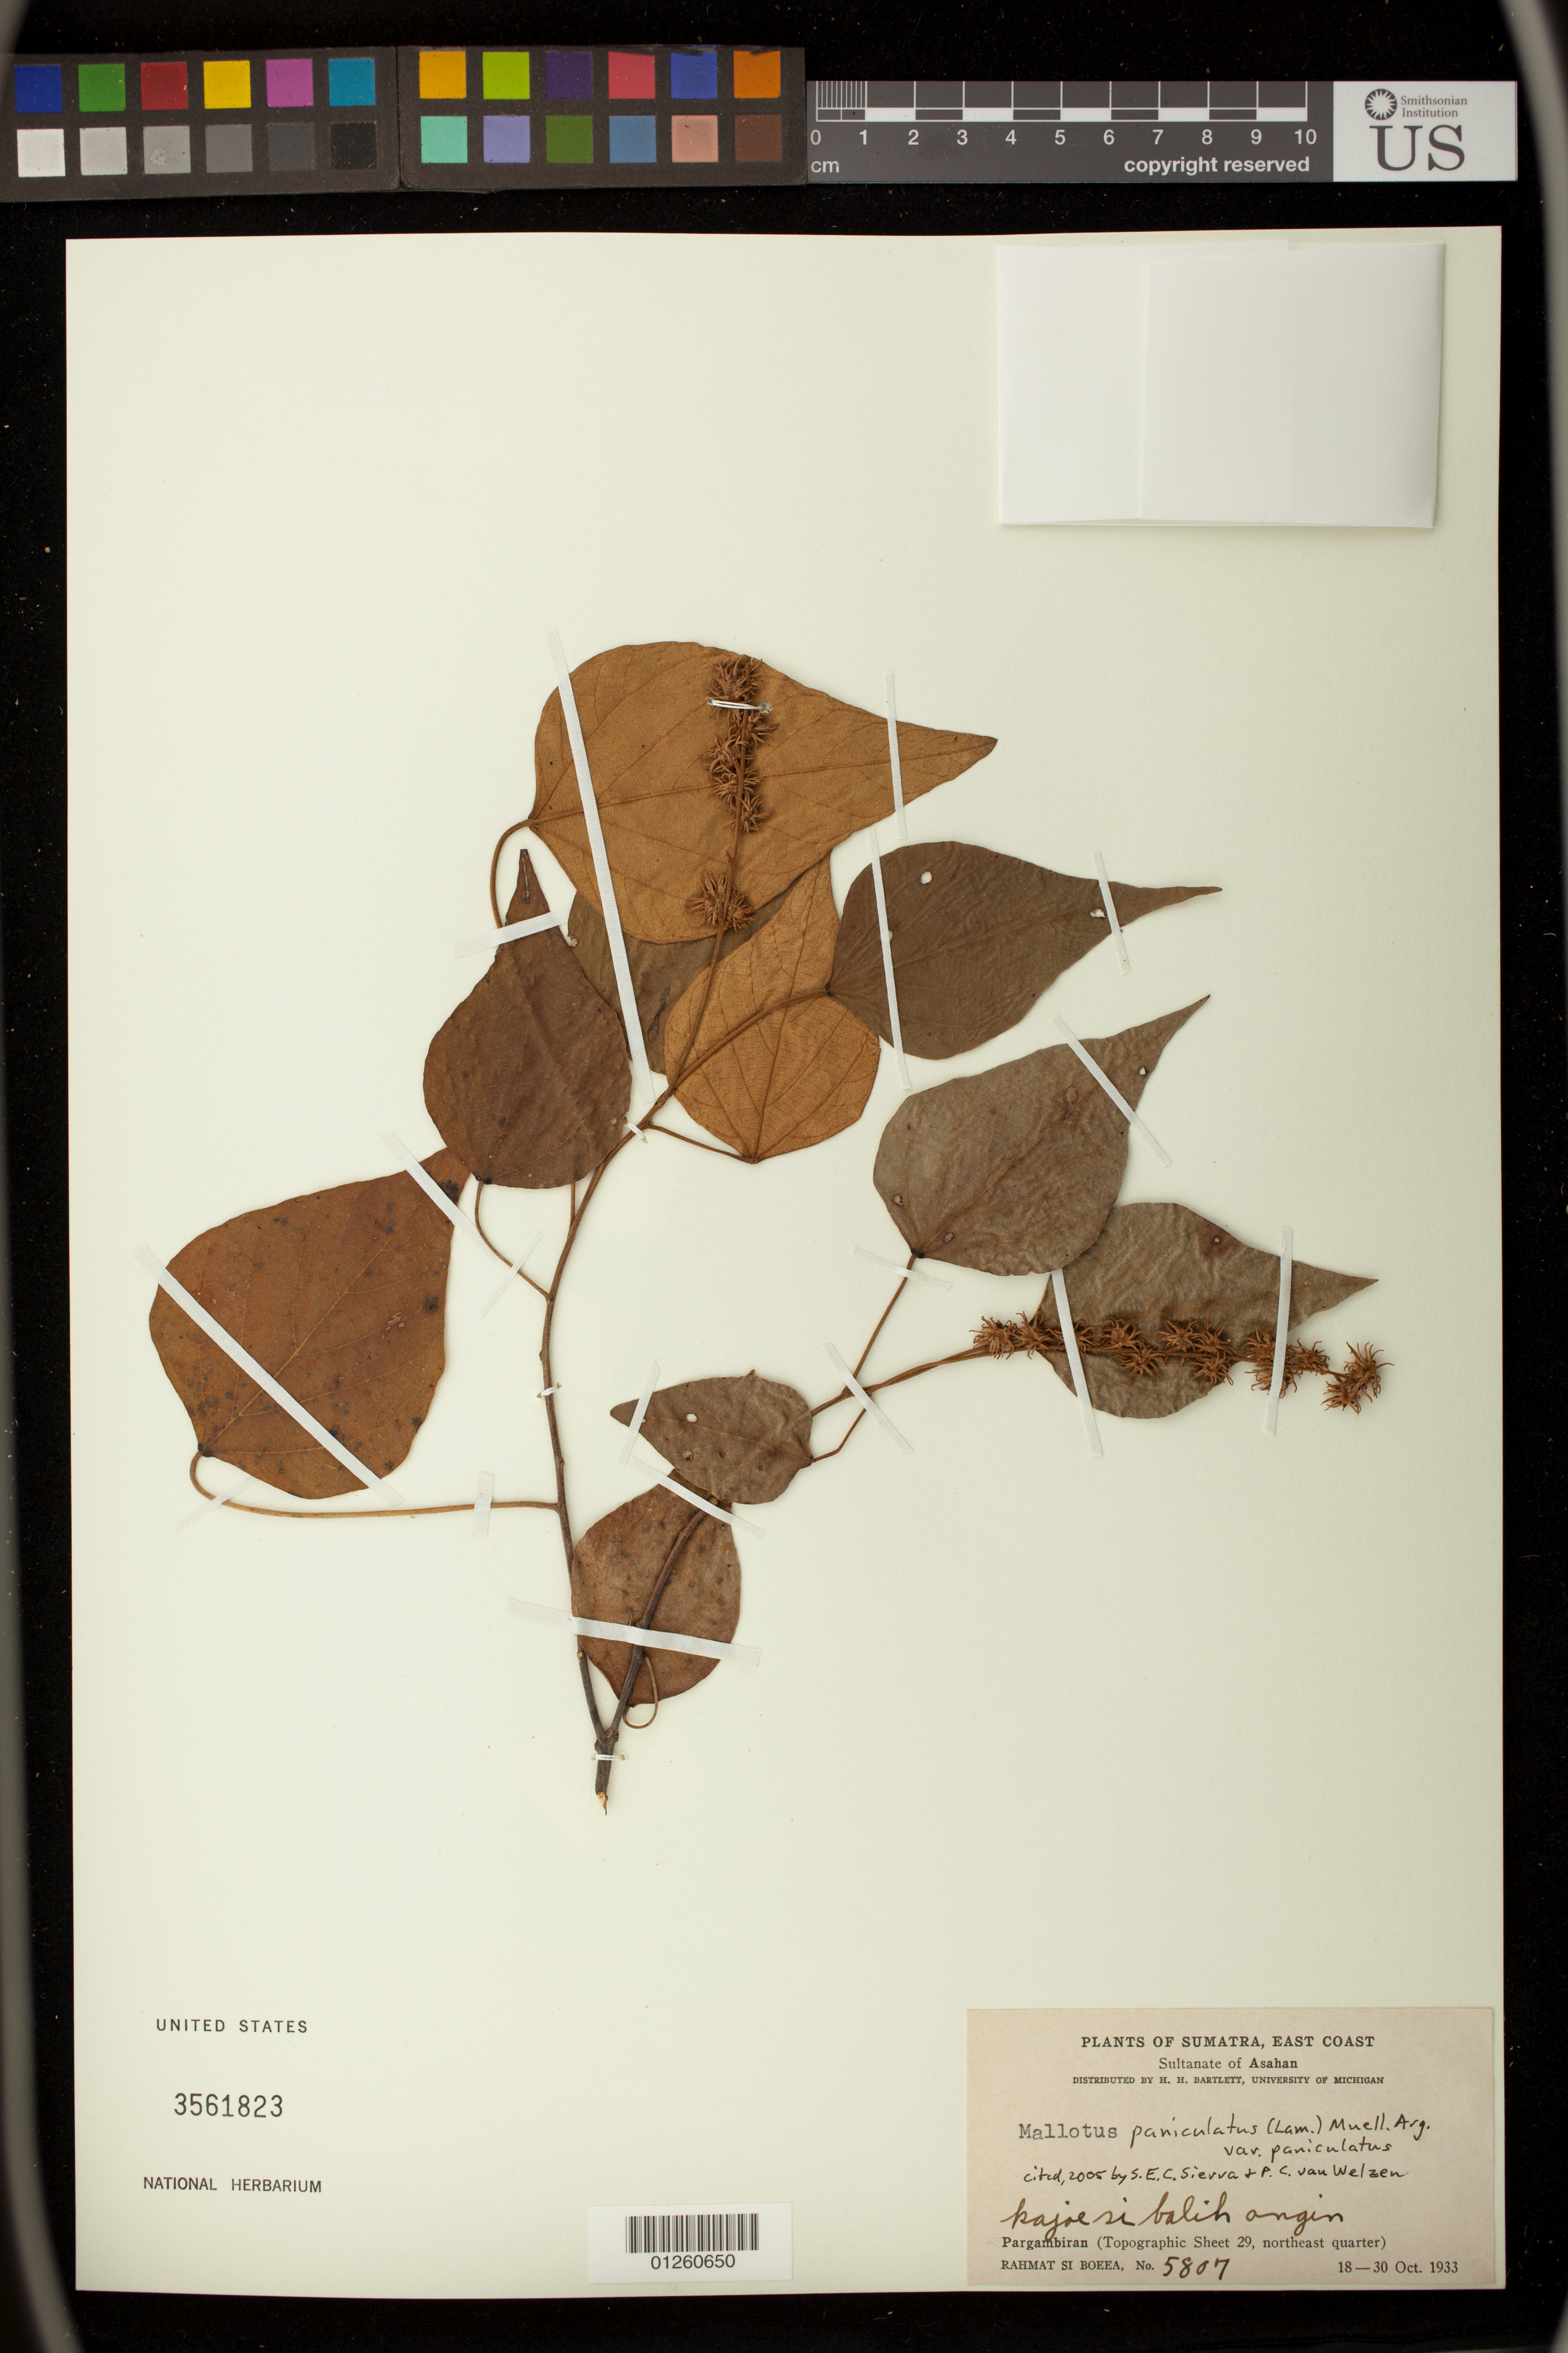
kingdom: Plantae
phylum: Tracheophyta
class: Magnoliopsida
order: Malpighiales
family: Euphorbiaceae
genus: Mallotus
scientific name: Mallotus paniculatus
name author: (Lam.) Müll. Arg.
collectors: Rahmat Si Boeea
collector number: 5807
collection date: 1933-10-18/1933-10-30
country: Indonesia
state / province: Sumatra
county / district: Sumatera Utara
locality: Pargambiran (Topographic Sheet 29, northeast quarter) kajol si balih angin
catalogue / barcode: US 3561823